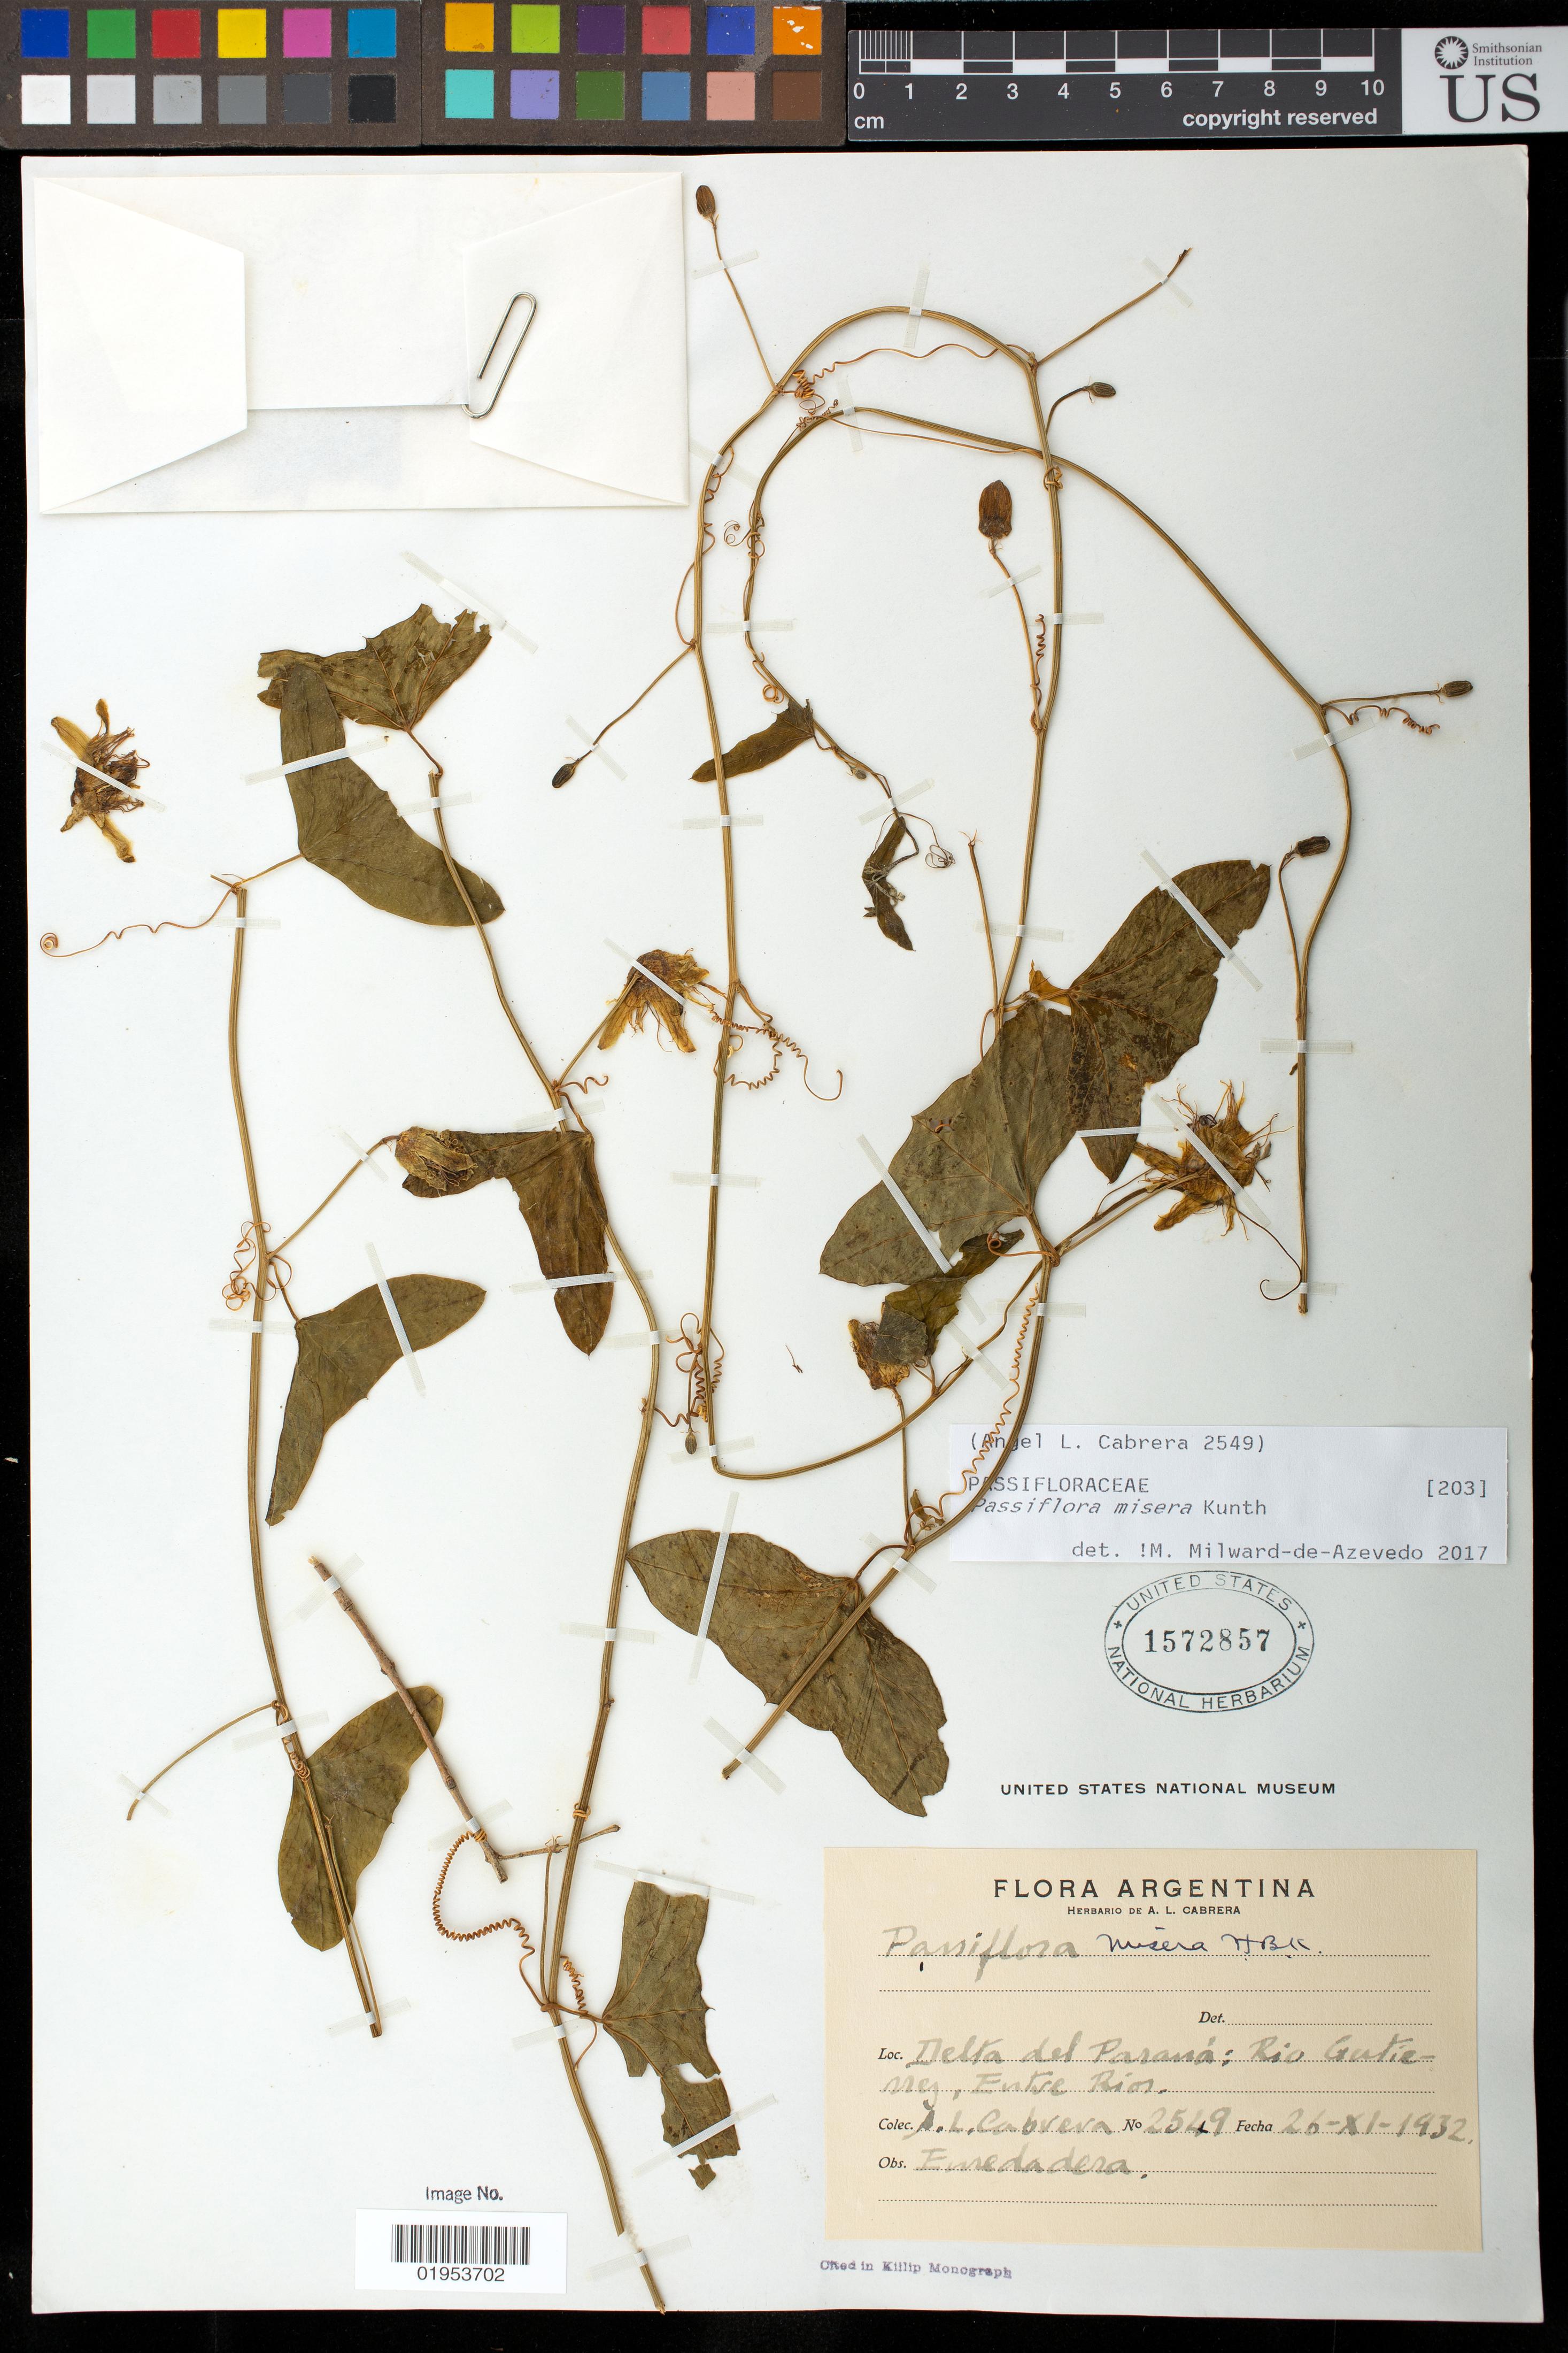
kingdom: Plantae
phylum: Tracheophyta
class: Magnoliopsida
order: Malpighiales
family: Passifloraceae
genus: Passiflora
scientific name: Passiflora misera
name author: Kunth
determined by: Azevedo, M. A. Milward de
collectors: A. L. Cabrera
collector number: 2549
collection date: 1932-11-26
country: Argentina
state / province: Entre Ríos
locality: Delta del Paraná. Río Gutiérrez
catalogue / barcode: US 1572857